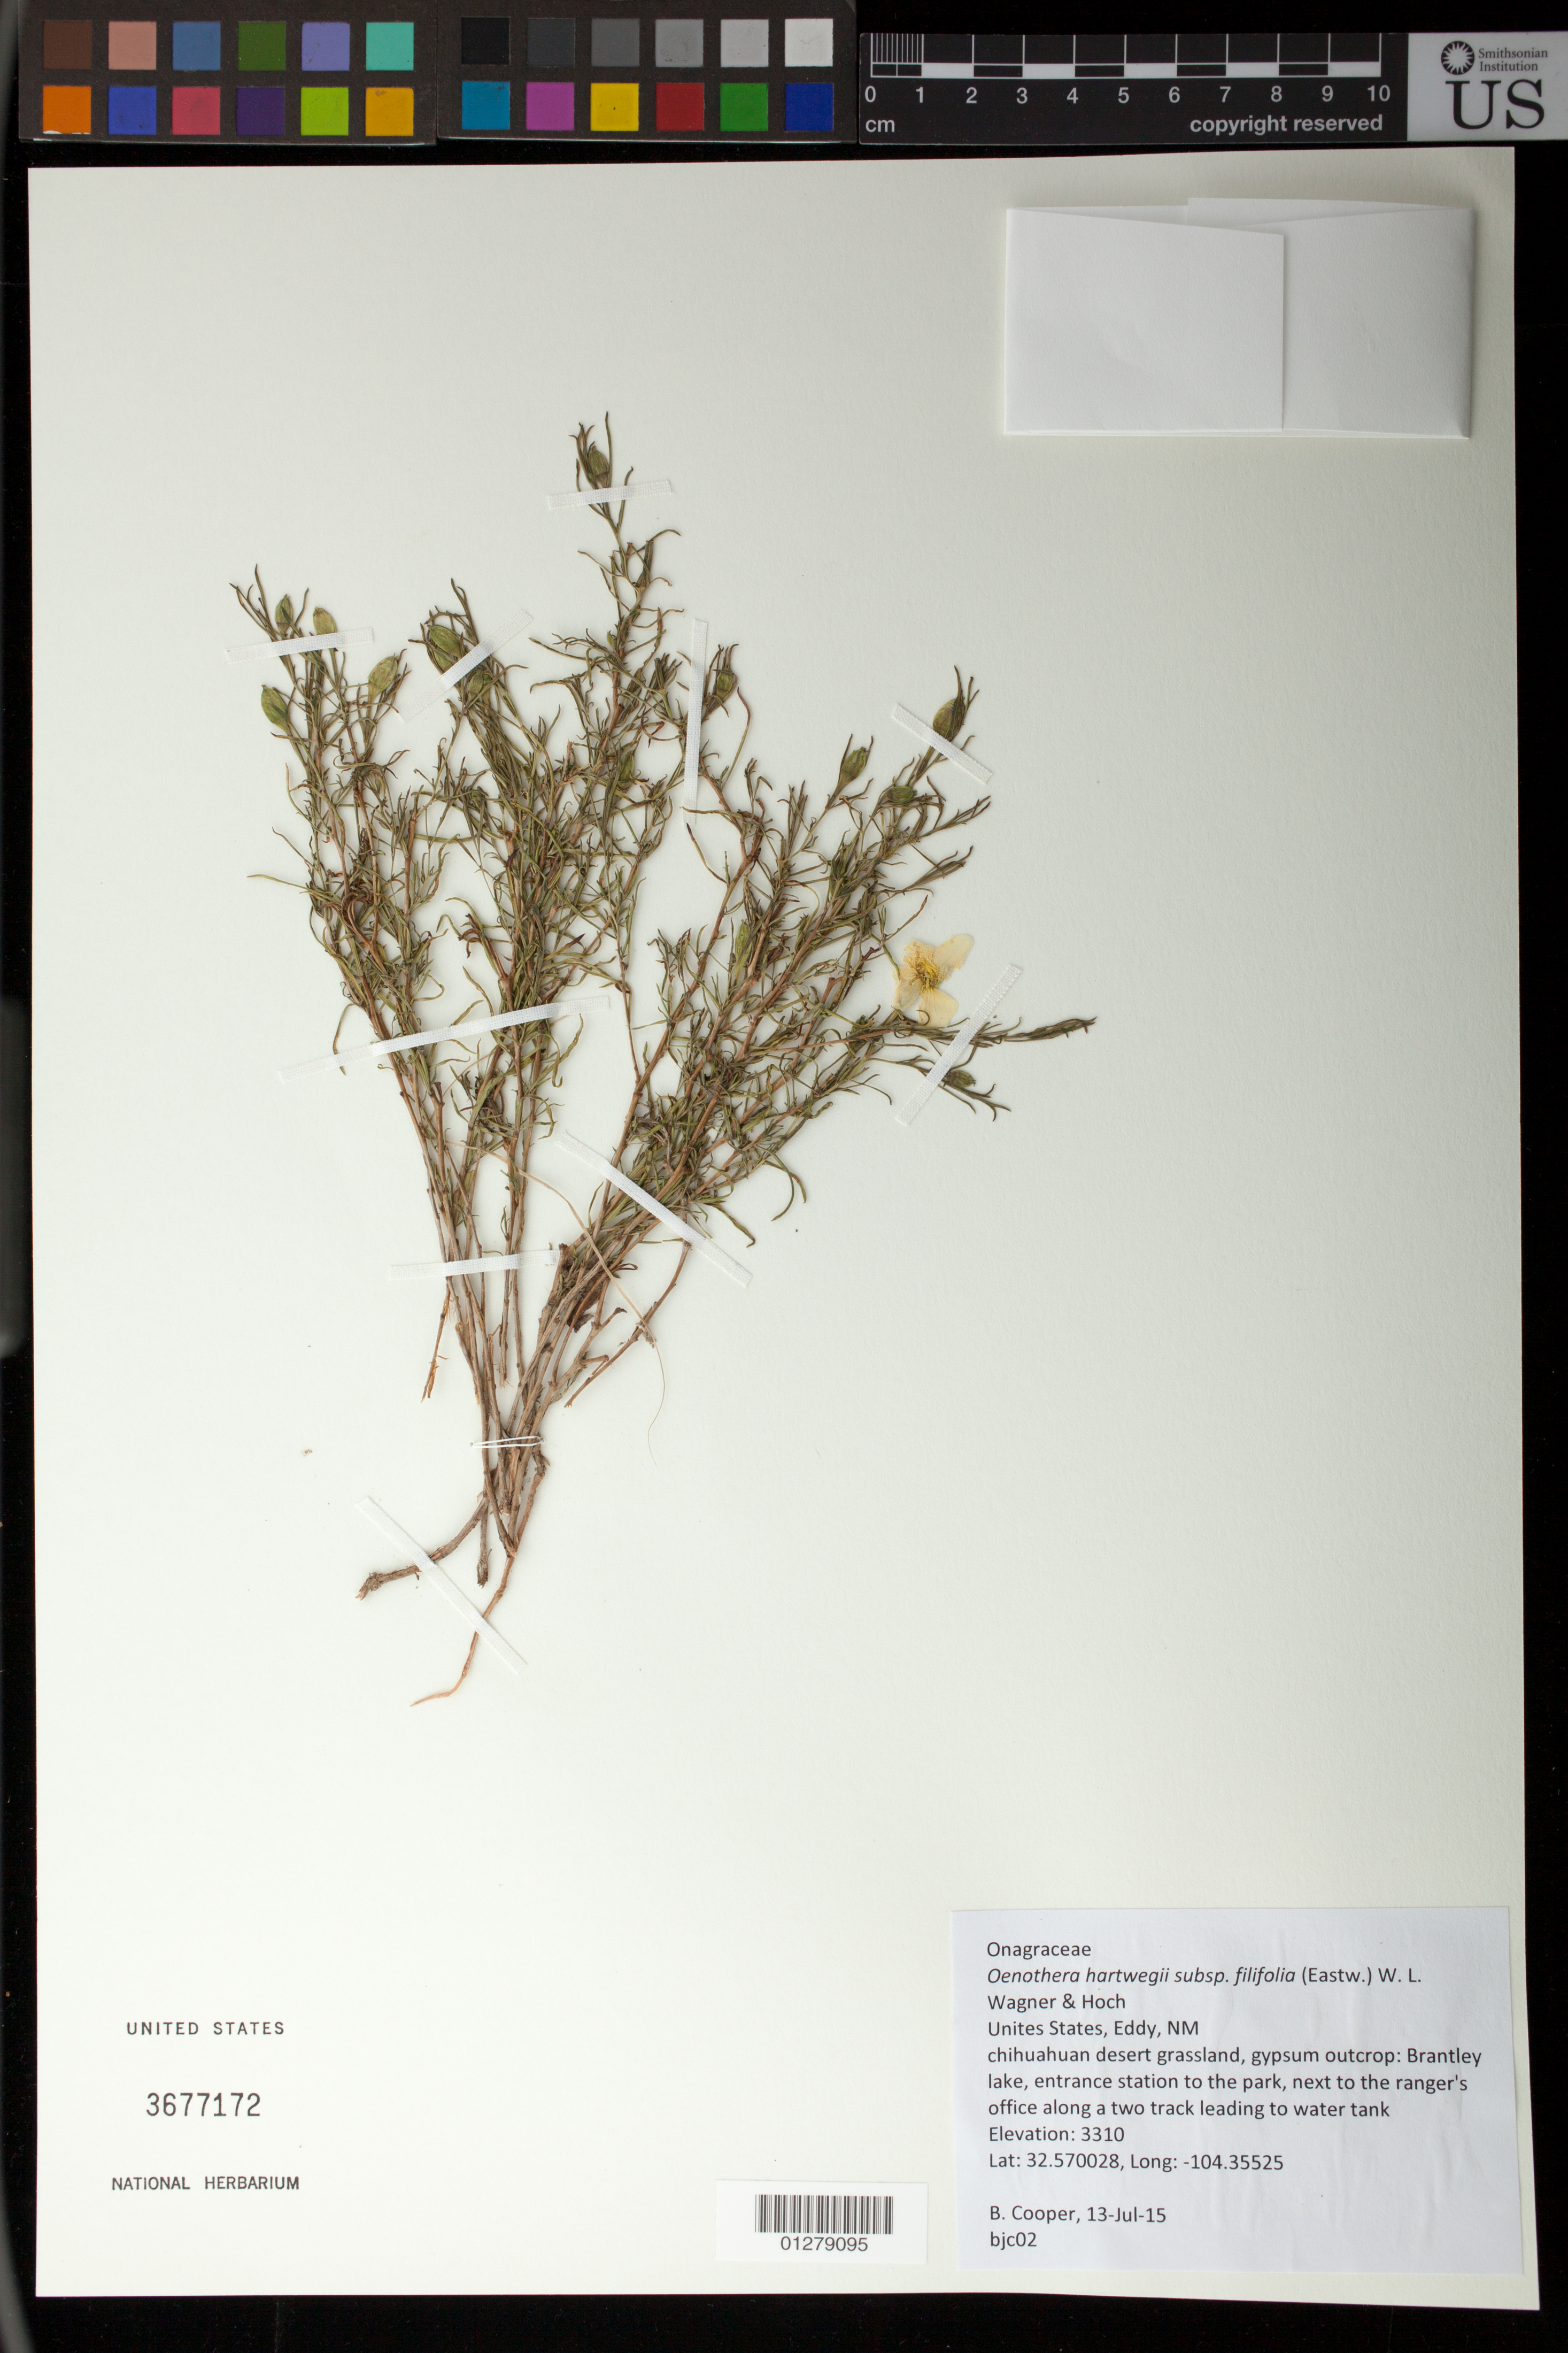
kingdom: Plantae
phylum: Tracheophyta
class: Magnoliopsida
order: Myrtales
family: Onagraceae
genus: Oenothera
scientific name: Oenothera hartwegii subsp. filifolia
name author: (Eastw.) W.L. Wagner & Hoch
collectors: B. J. Cooper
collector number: BJC 02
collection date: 2015-07-13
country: United States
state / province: New Mexico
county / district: Eddy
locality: Brantley lake, entrance station to the park, next to the ranger's office along a two track leading to water tank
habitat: Chihuahuan desert grassland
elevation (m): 3310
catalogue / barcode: US 3677172